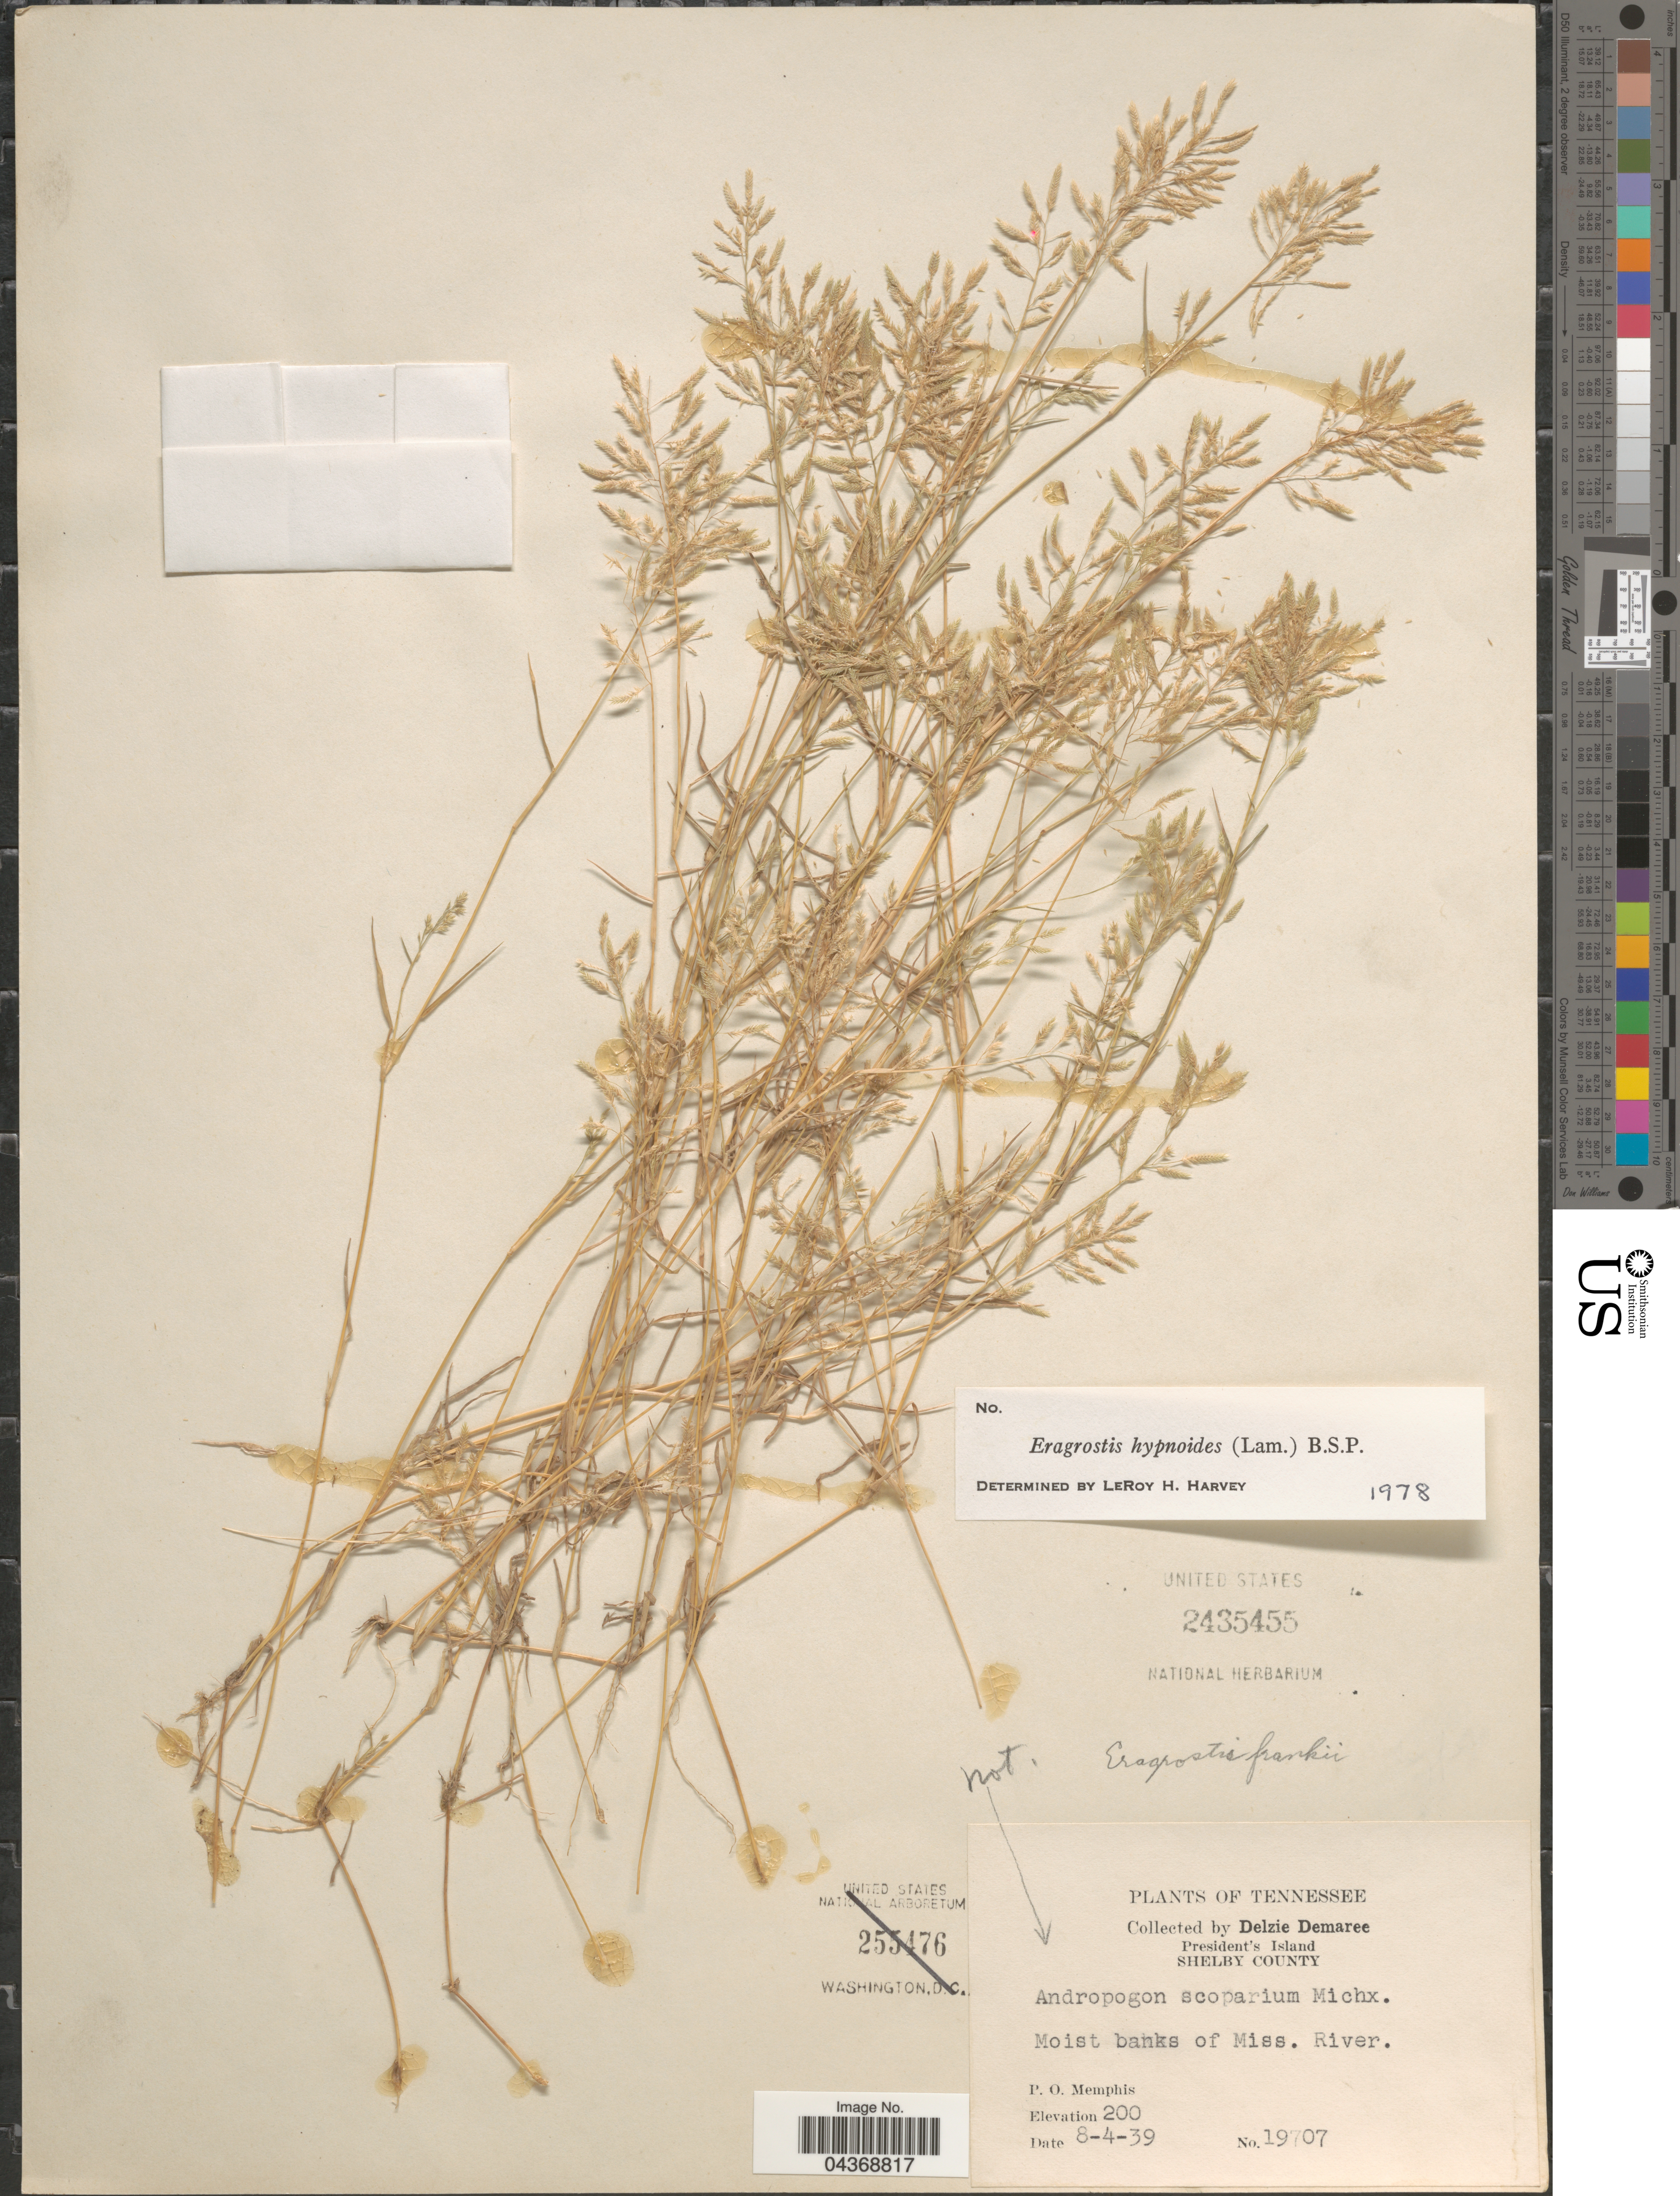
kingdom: Plantae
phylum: Tracheophyta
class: Liliopsida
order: Poales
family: Poaceae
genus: Eragrostis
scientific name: Eragrostis hypnoides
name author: (Lam.) Britton, Stearns & Poggenb.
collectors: D. Demaree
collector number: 19707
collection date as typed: Transcribed d/m/y: 4/8/39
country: United States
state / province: Tennessee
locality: President's Island. Shelby County. Moist banks of Miss. River. P. O. Memphis.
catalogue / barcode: US 2435455